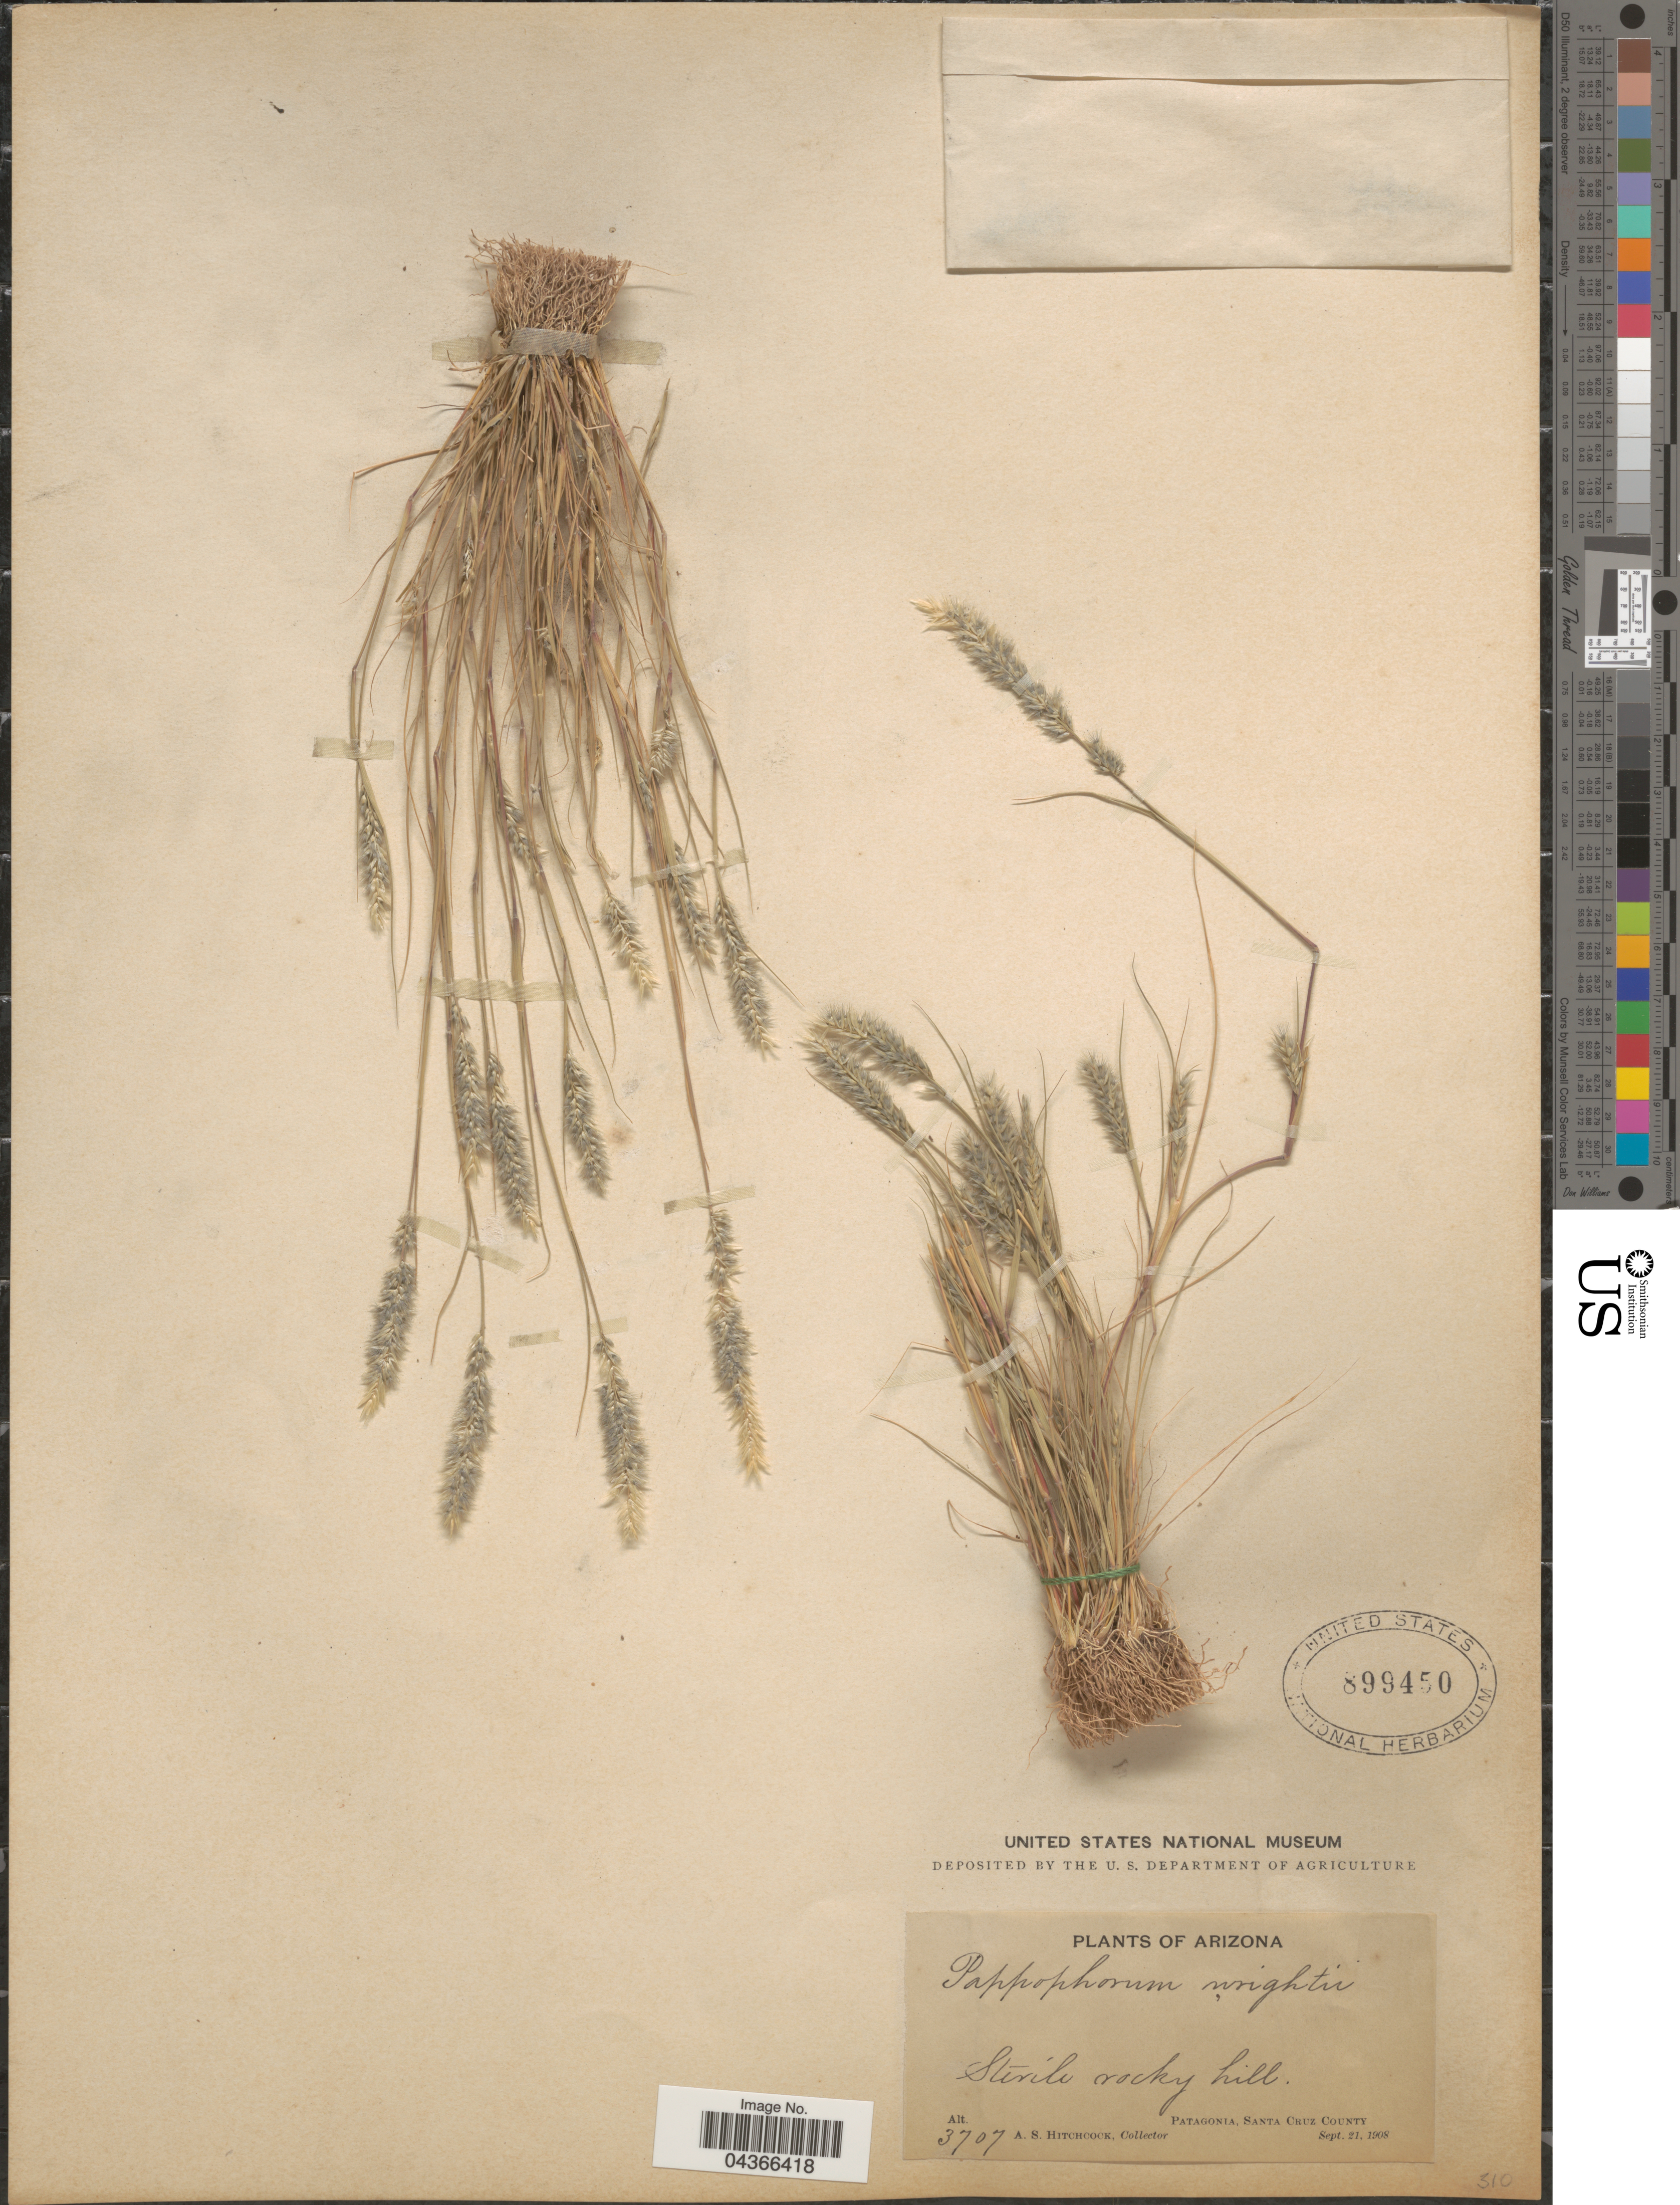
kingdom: Plantae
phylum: Tracheophyta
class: Liliopsida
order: Poales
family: Poaceae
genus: Enneapogon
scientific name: Enneapogon desvauxii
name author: P. Beauv.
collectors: A. S. Hitchcock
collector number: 3707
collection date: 1908-09-21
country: United States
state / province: Arizona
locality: Sterile rocky hill. Patagonia, Santa Cruz County.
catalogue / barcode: US 899450